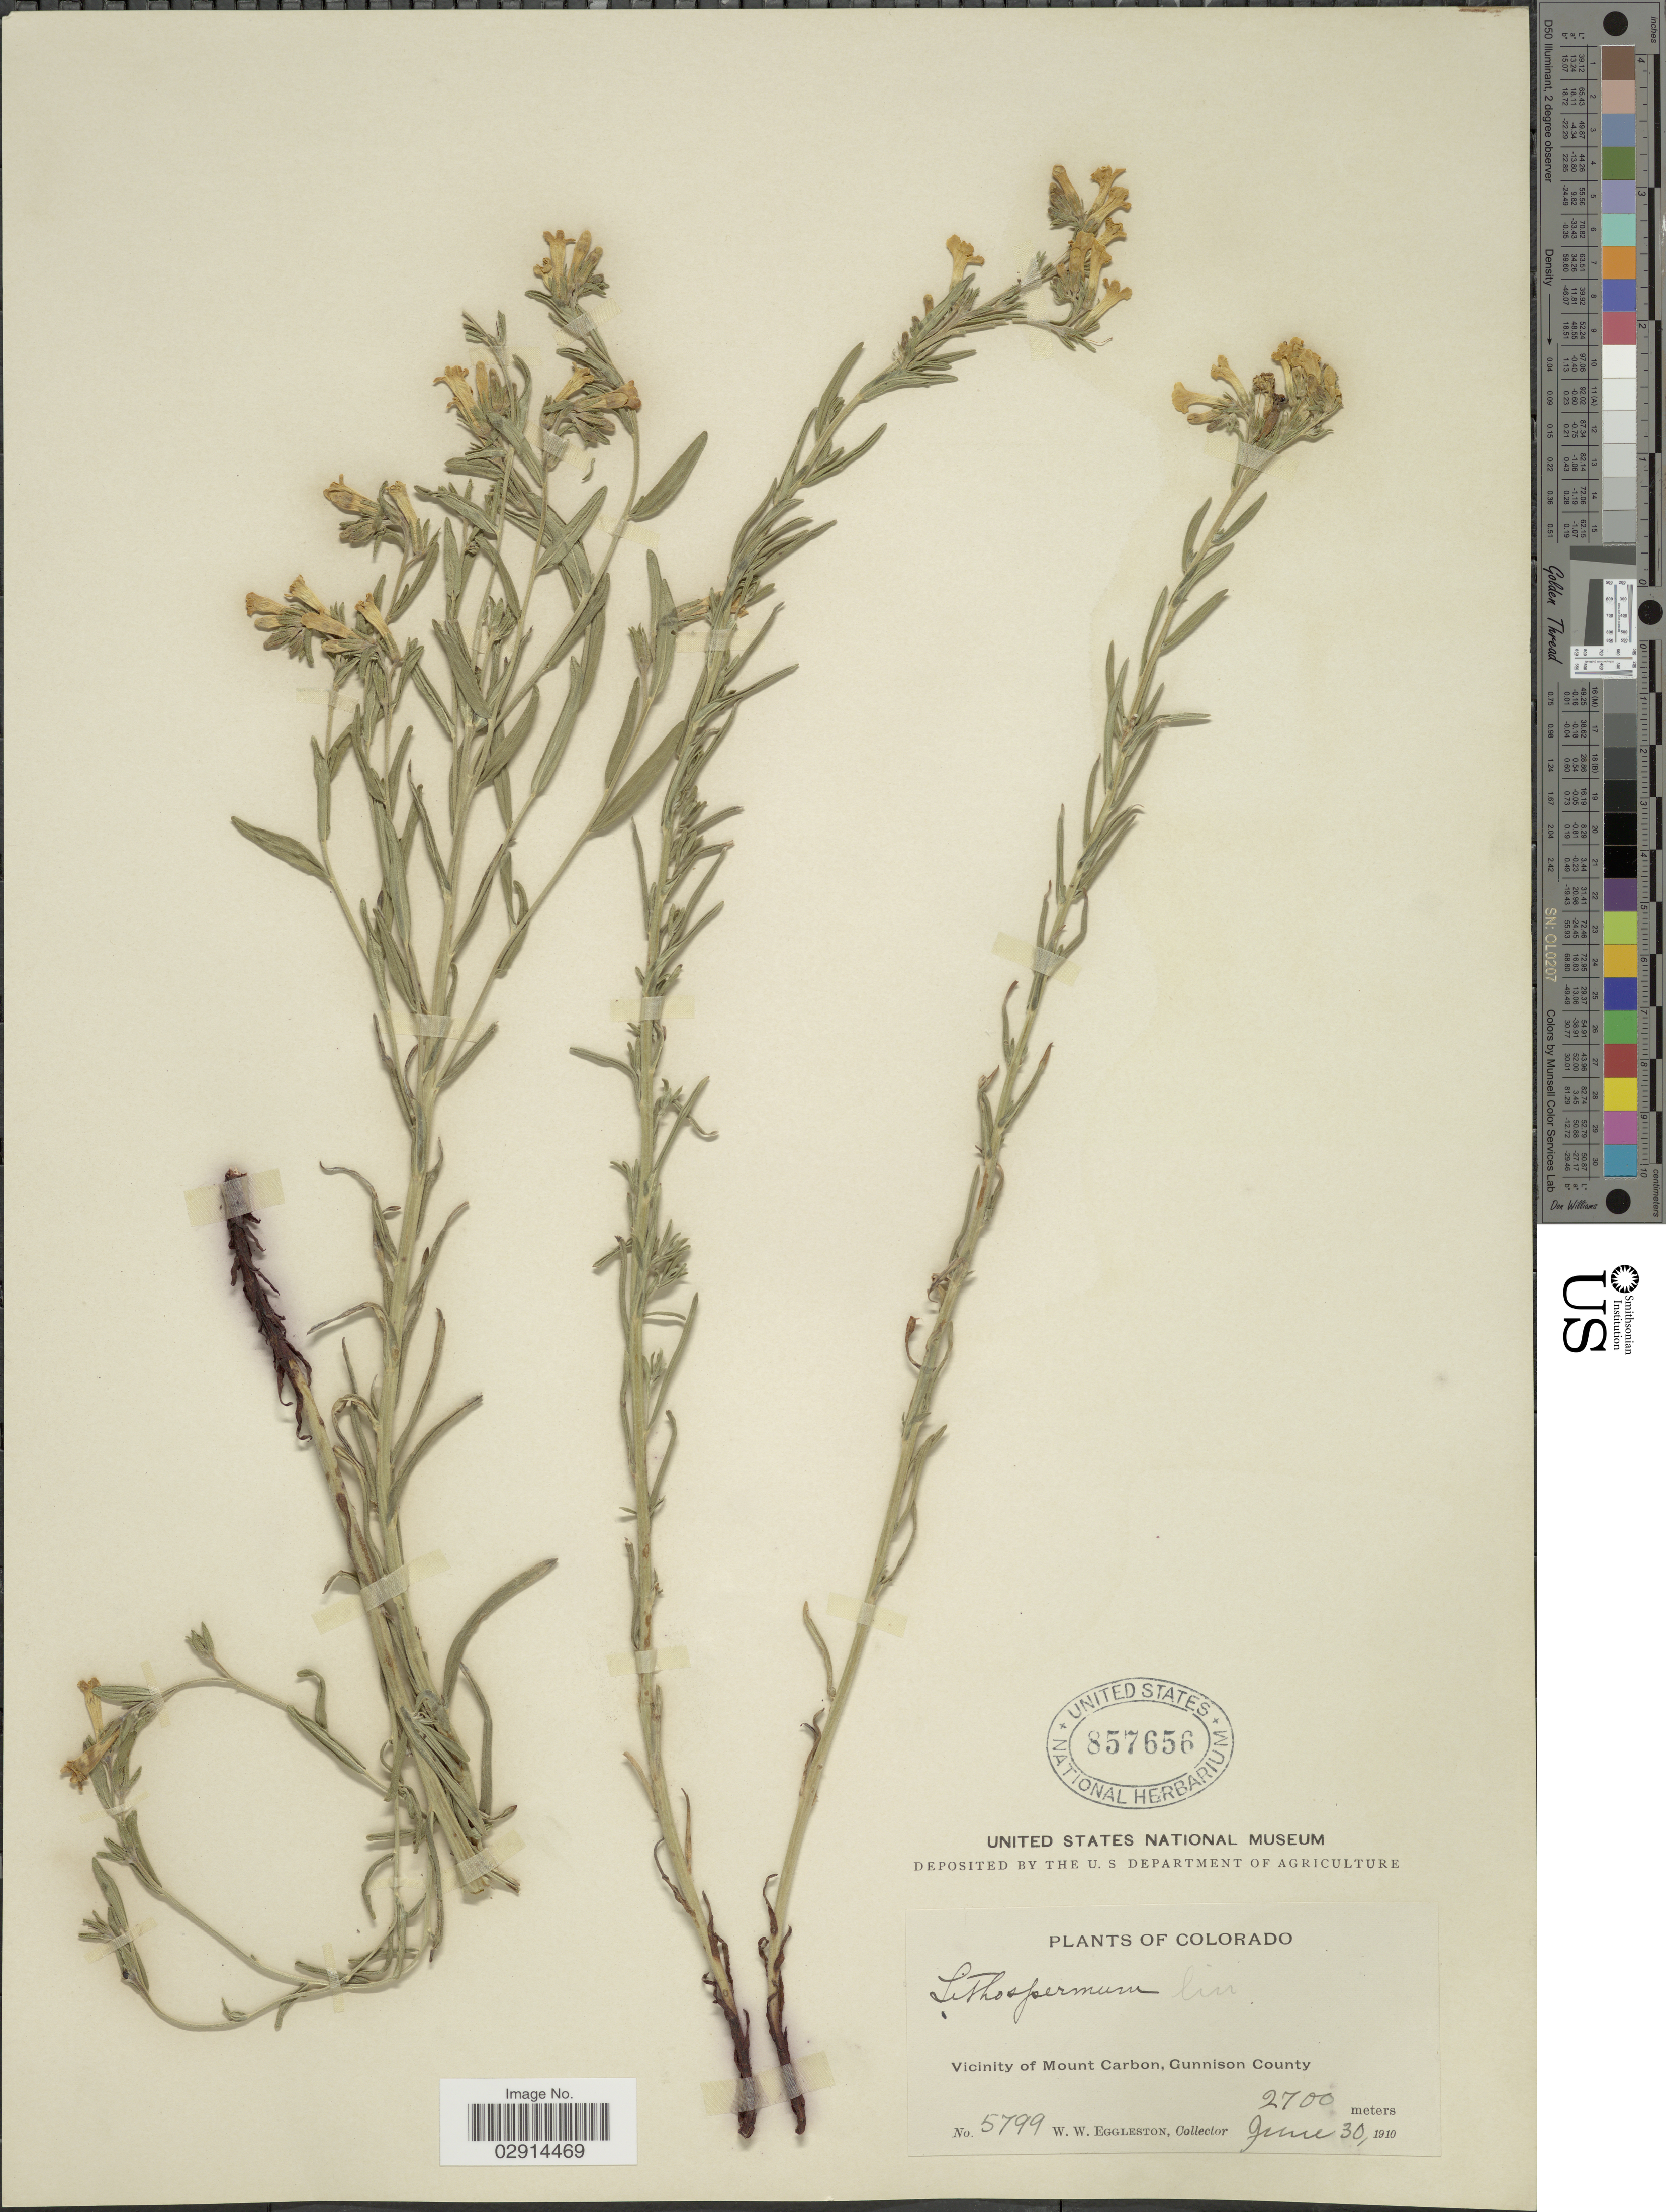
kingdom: Plantae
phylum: Tracheophyta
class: Magnoliopsida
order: Boraginales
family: Boraginaceae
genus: Lithospermum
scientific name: Lithospermum multiflorum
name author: Torr. ex A. Gray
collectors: W. W. Eggleston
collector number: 5799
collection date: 1910-06-30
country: United States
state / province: Colorado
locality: Vicinity of Mount Carbon, Gunnison County.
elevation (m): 2700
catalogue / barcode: US 857656